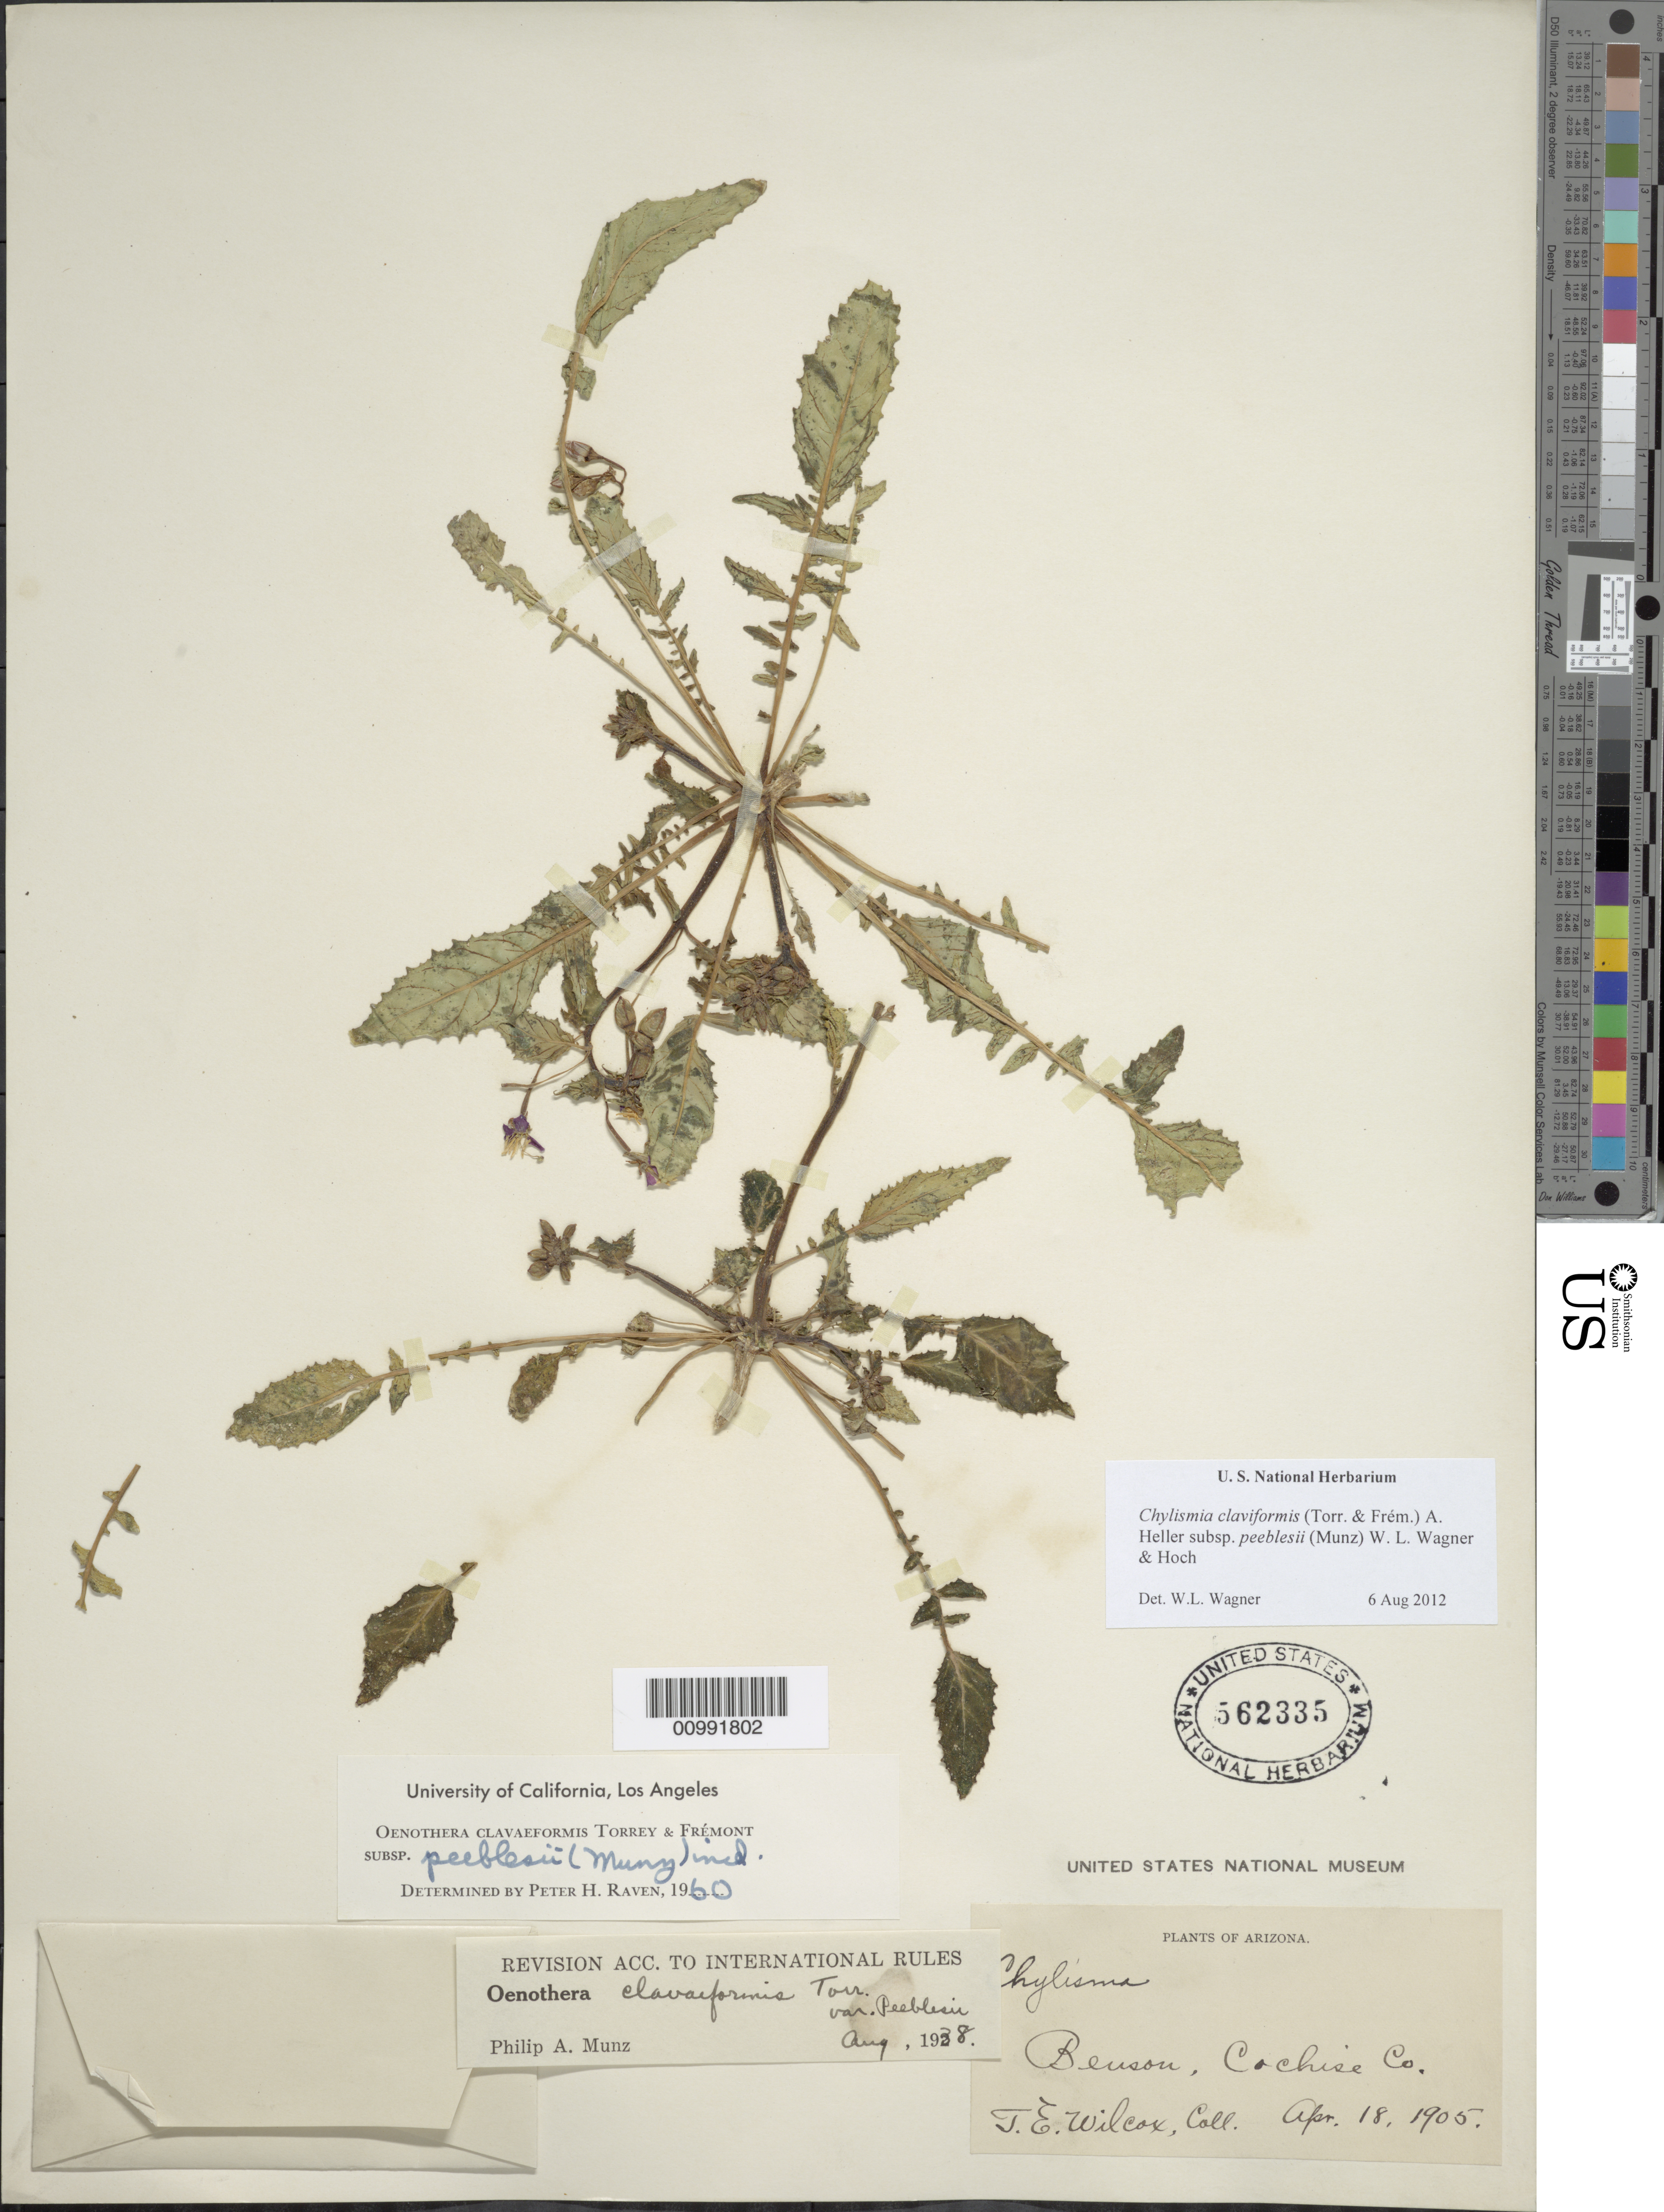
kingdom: Plantae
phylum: Tracheophyta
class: Magnoliopsida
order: Myrtales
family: Onagraceae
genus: Chylismia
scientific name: Chylismia claviformis subsp. peeblesii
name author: (Munz) W.L. Wagner & Hoch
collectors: T. E. Wilcox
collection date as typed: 18 Apr 1905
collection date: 1905-04-18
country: United States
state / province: Arizona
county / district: Cochise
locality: Benson.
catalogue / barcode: US 562335